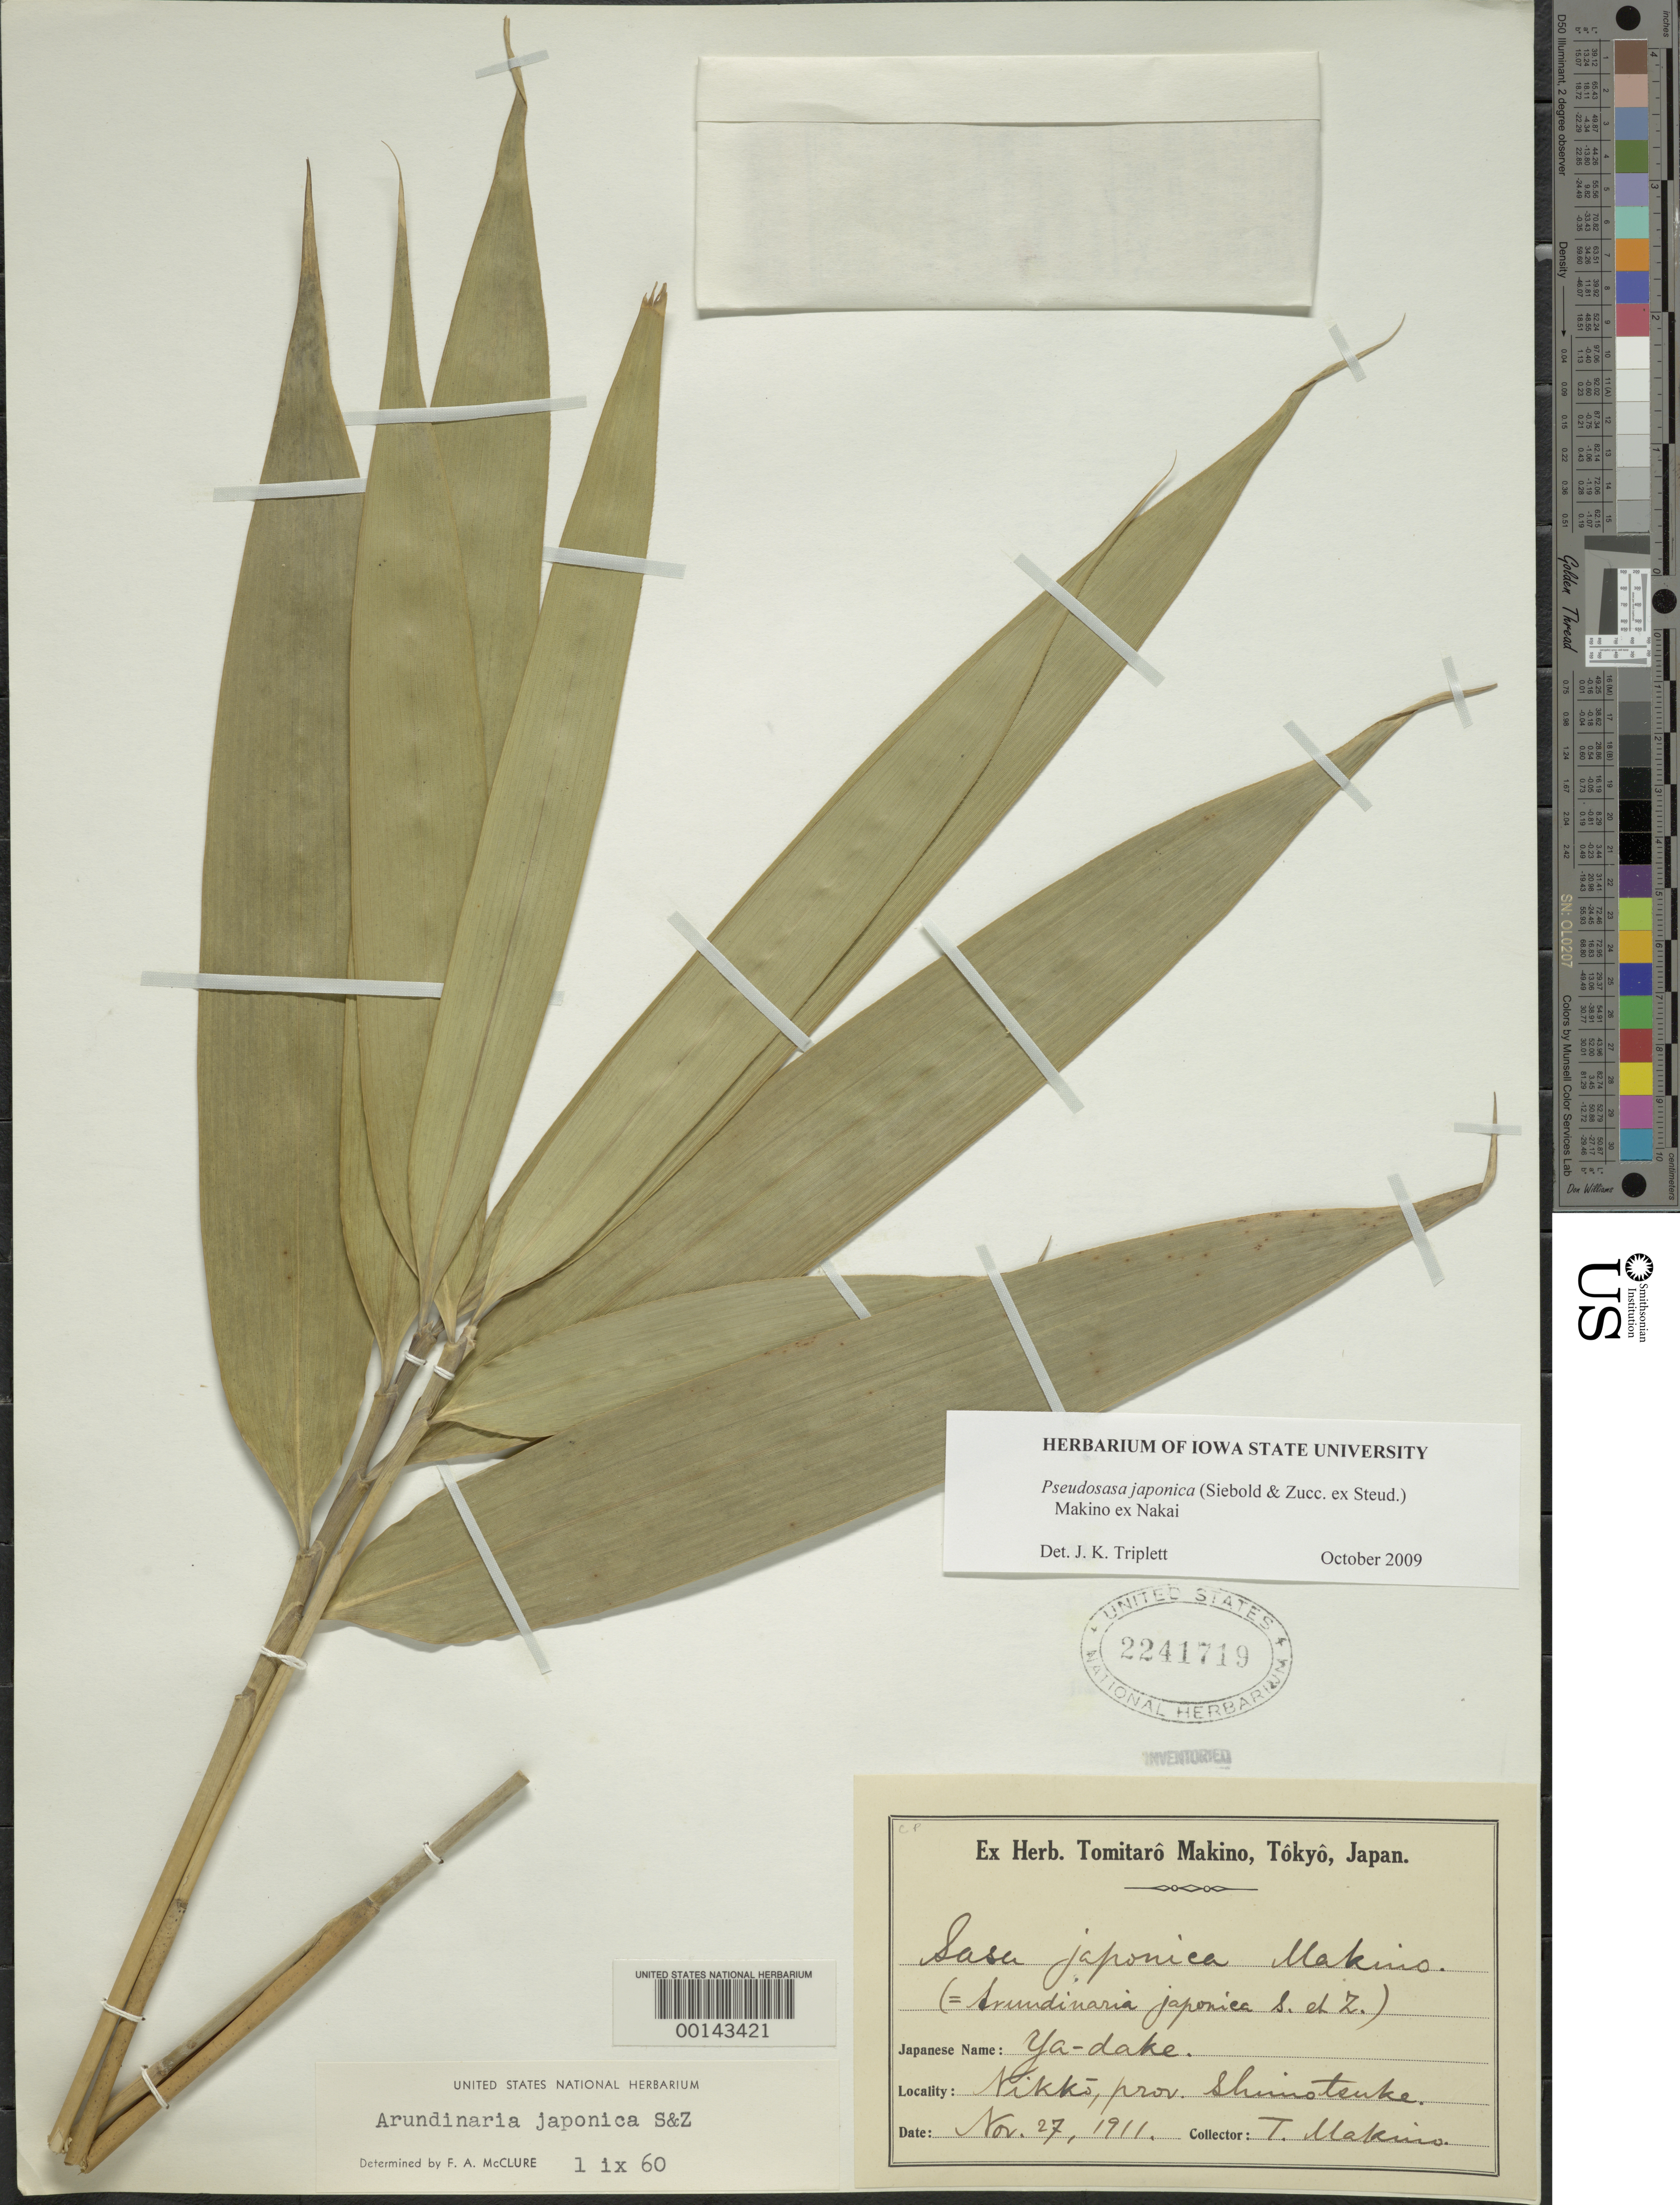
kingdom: Plantae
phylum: Tracheophyta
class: Liliopsida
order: Poales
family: Poaceae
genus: Pseudosasa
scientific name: Pseudosasa japonica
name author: (Siebold & Zucc. ex Steud.) Makino ex Nakai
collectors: T. Makino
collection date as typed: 27 Nov 1911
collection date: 1911-11-27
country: Japan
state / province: Tokyo, Federal City of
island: Honshu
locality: Shimotsuke, nikko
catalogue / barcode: US 2241719